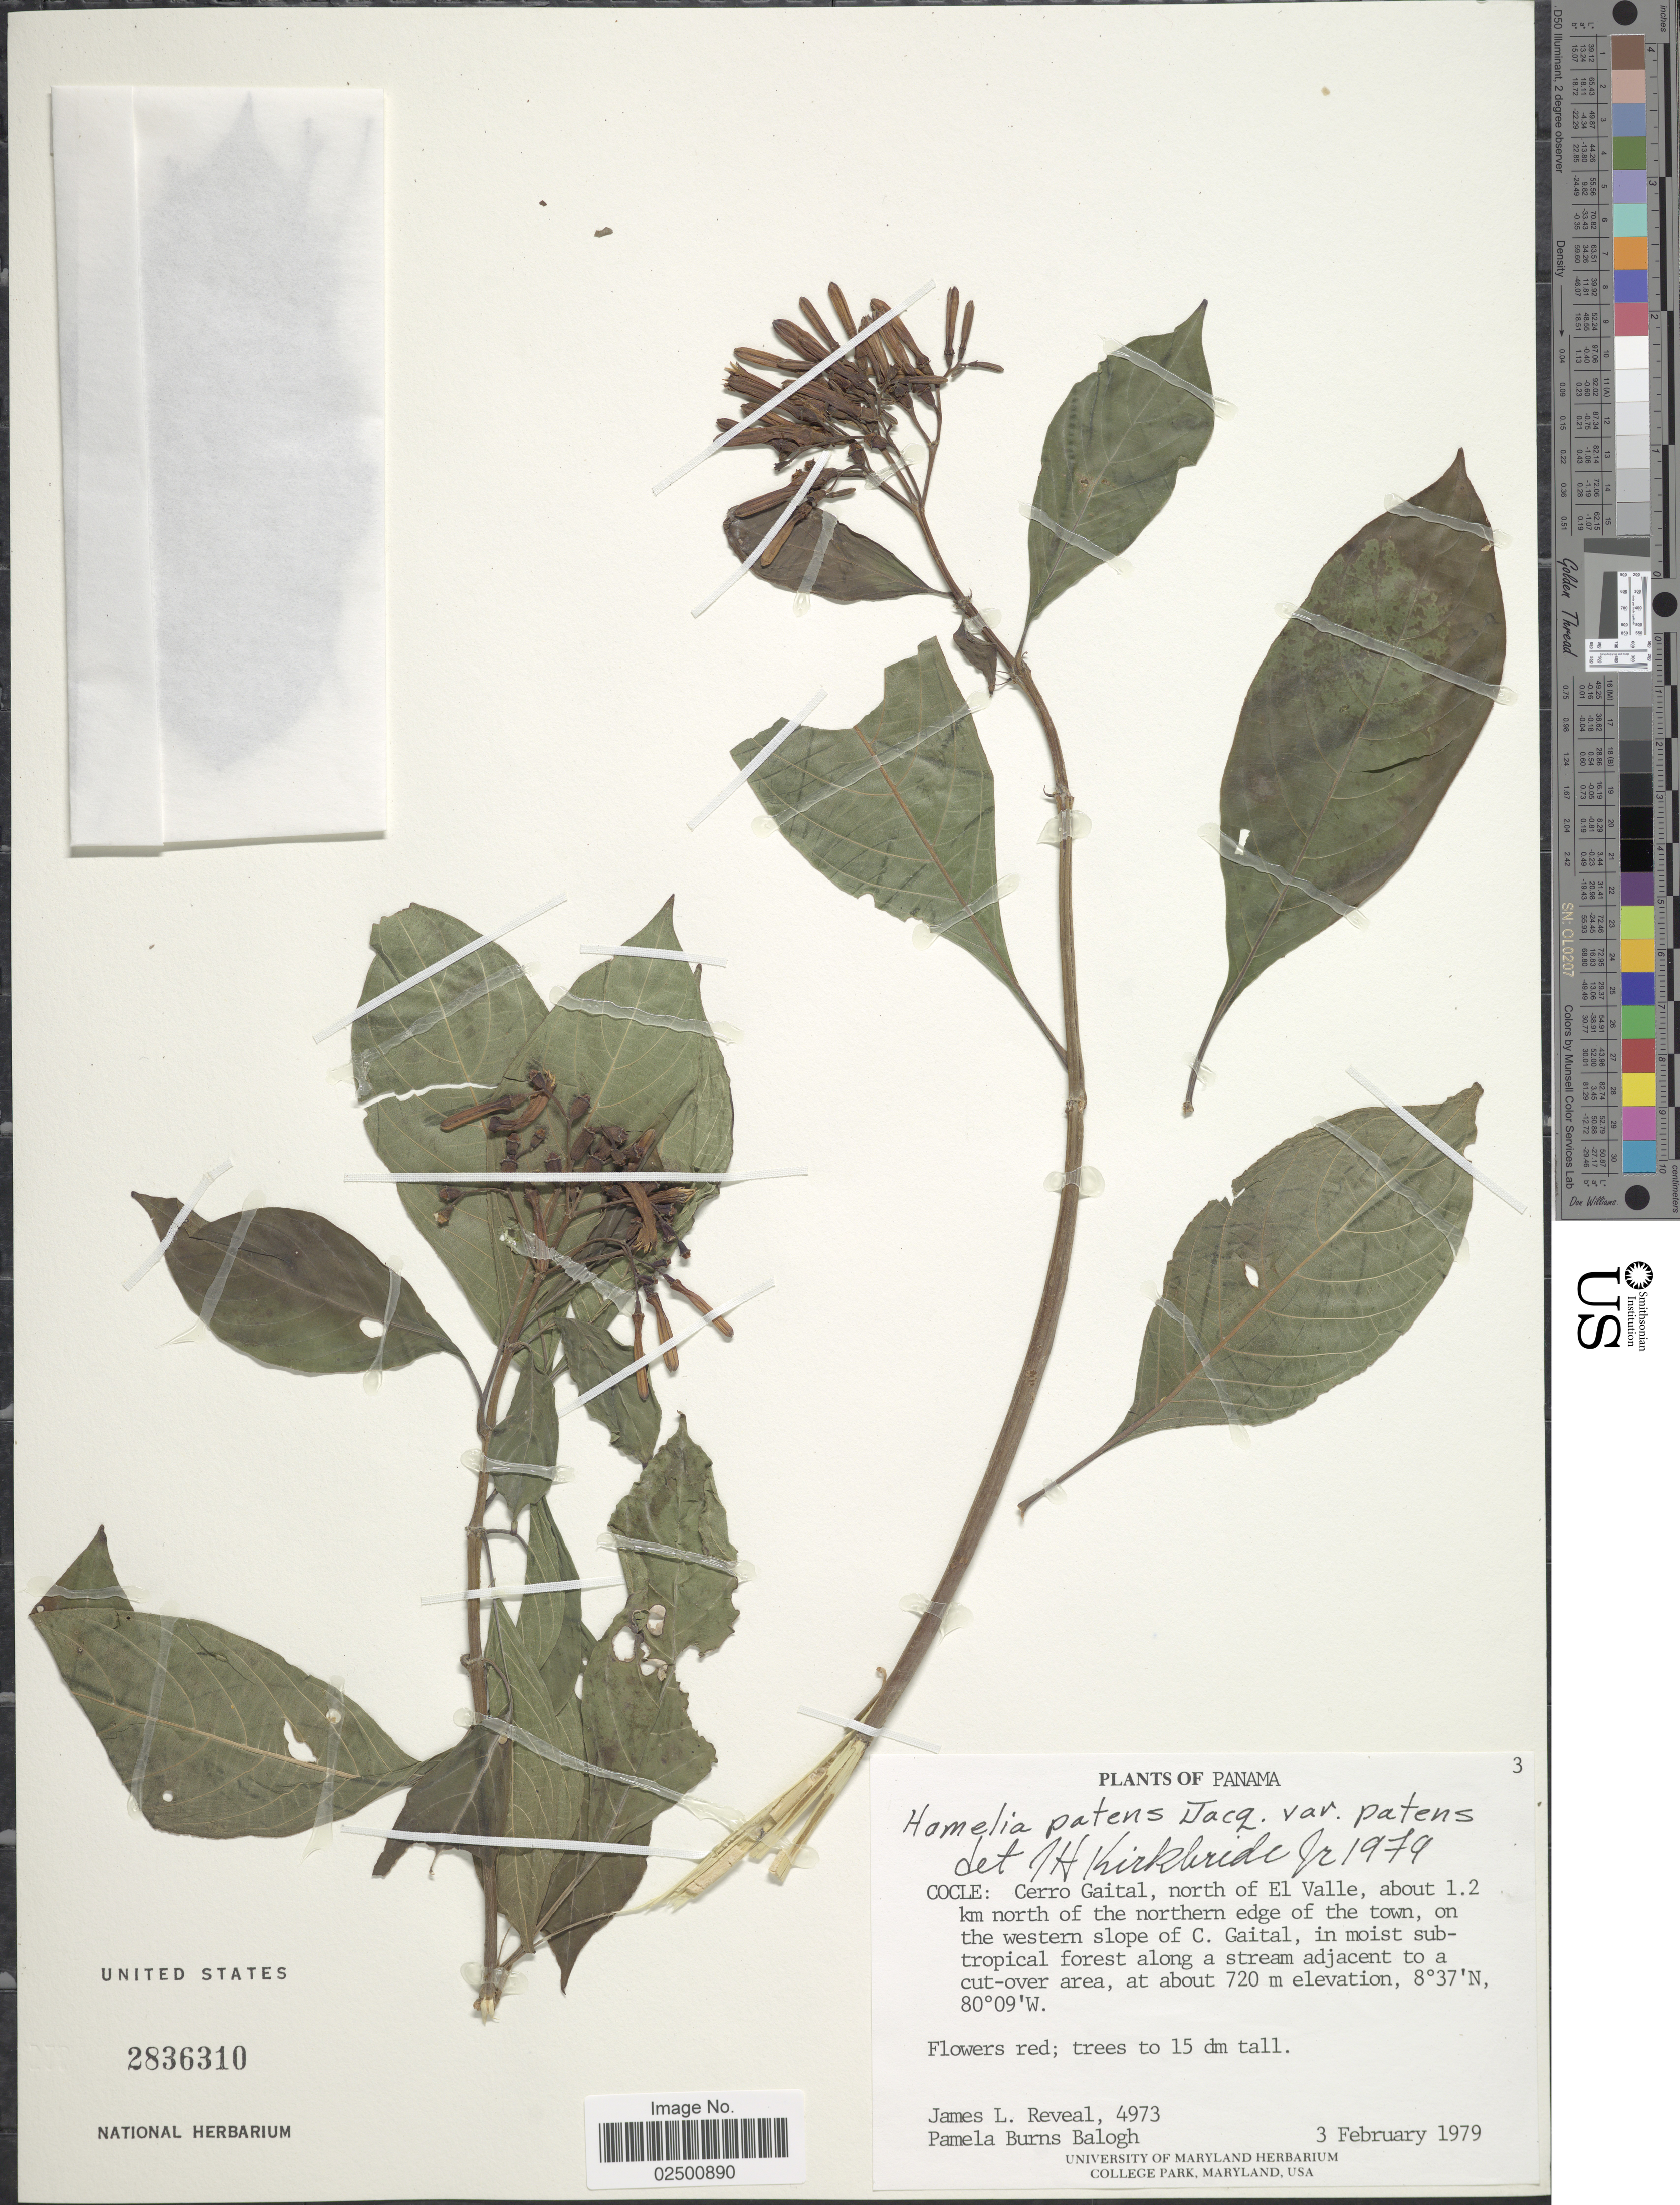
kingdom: Plantae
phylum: Tracheophyta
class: Magnoliopsida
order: Gentianales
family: Rubiaceae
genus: Hamelia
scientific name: Hamelia patens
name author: Jacq.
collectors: J. L. Reveal & P. Burns-Balogh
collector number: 4973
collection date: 1979-02-03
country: Panama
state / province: Coclé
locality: Cerro Gaital, north of El Valle, about 1.2 km north of the northern edge of town, on the western slope of C. Gaital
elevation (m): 720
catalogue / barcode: US 2836310